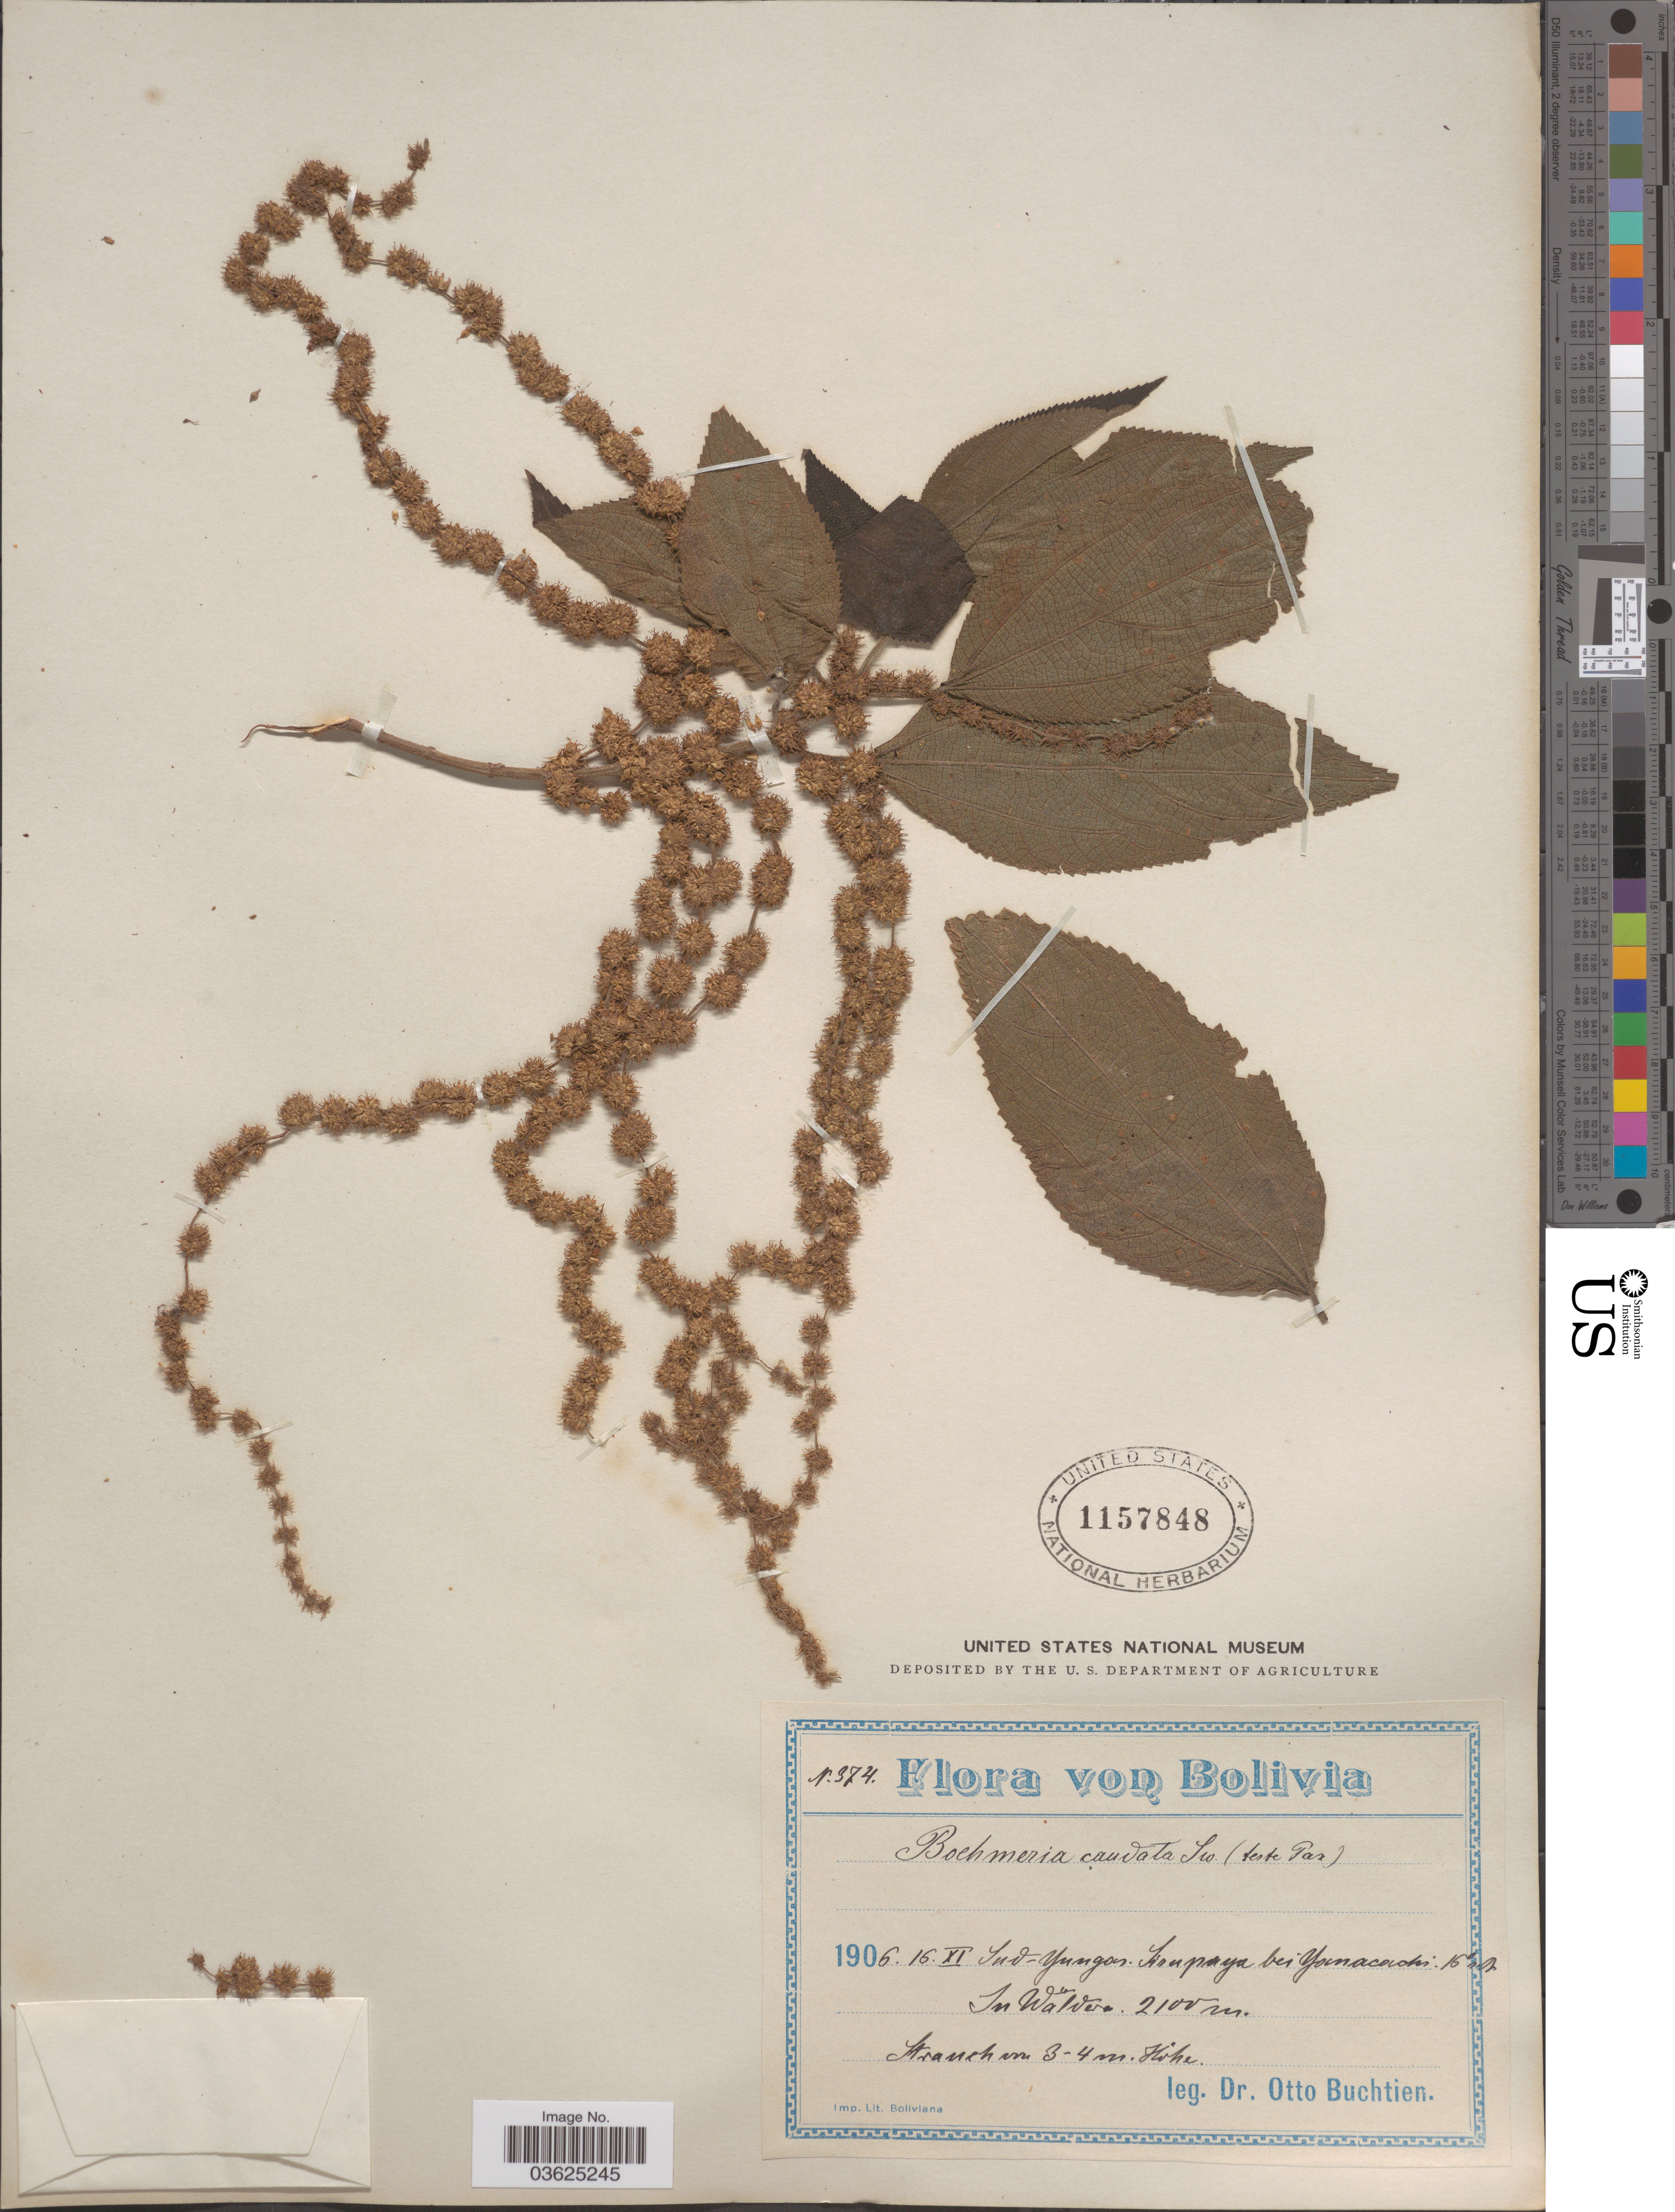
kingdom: Plantae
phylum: Tracheophyta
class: Magnoliopsida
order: Rosales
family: Urticaceae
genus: Boehmeria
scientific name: Boehmeria caudata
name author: Sw.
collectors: O. Buchtien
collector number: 374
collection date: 1906-11-16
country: Bolivia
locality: Sud-Yungas. Sirupaya bei Yanacachi 16° s. Br.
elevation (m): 2100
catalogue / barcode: US 1157848